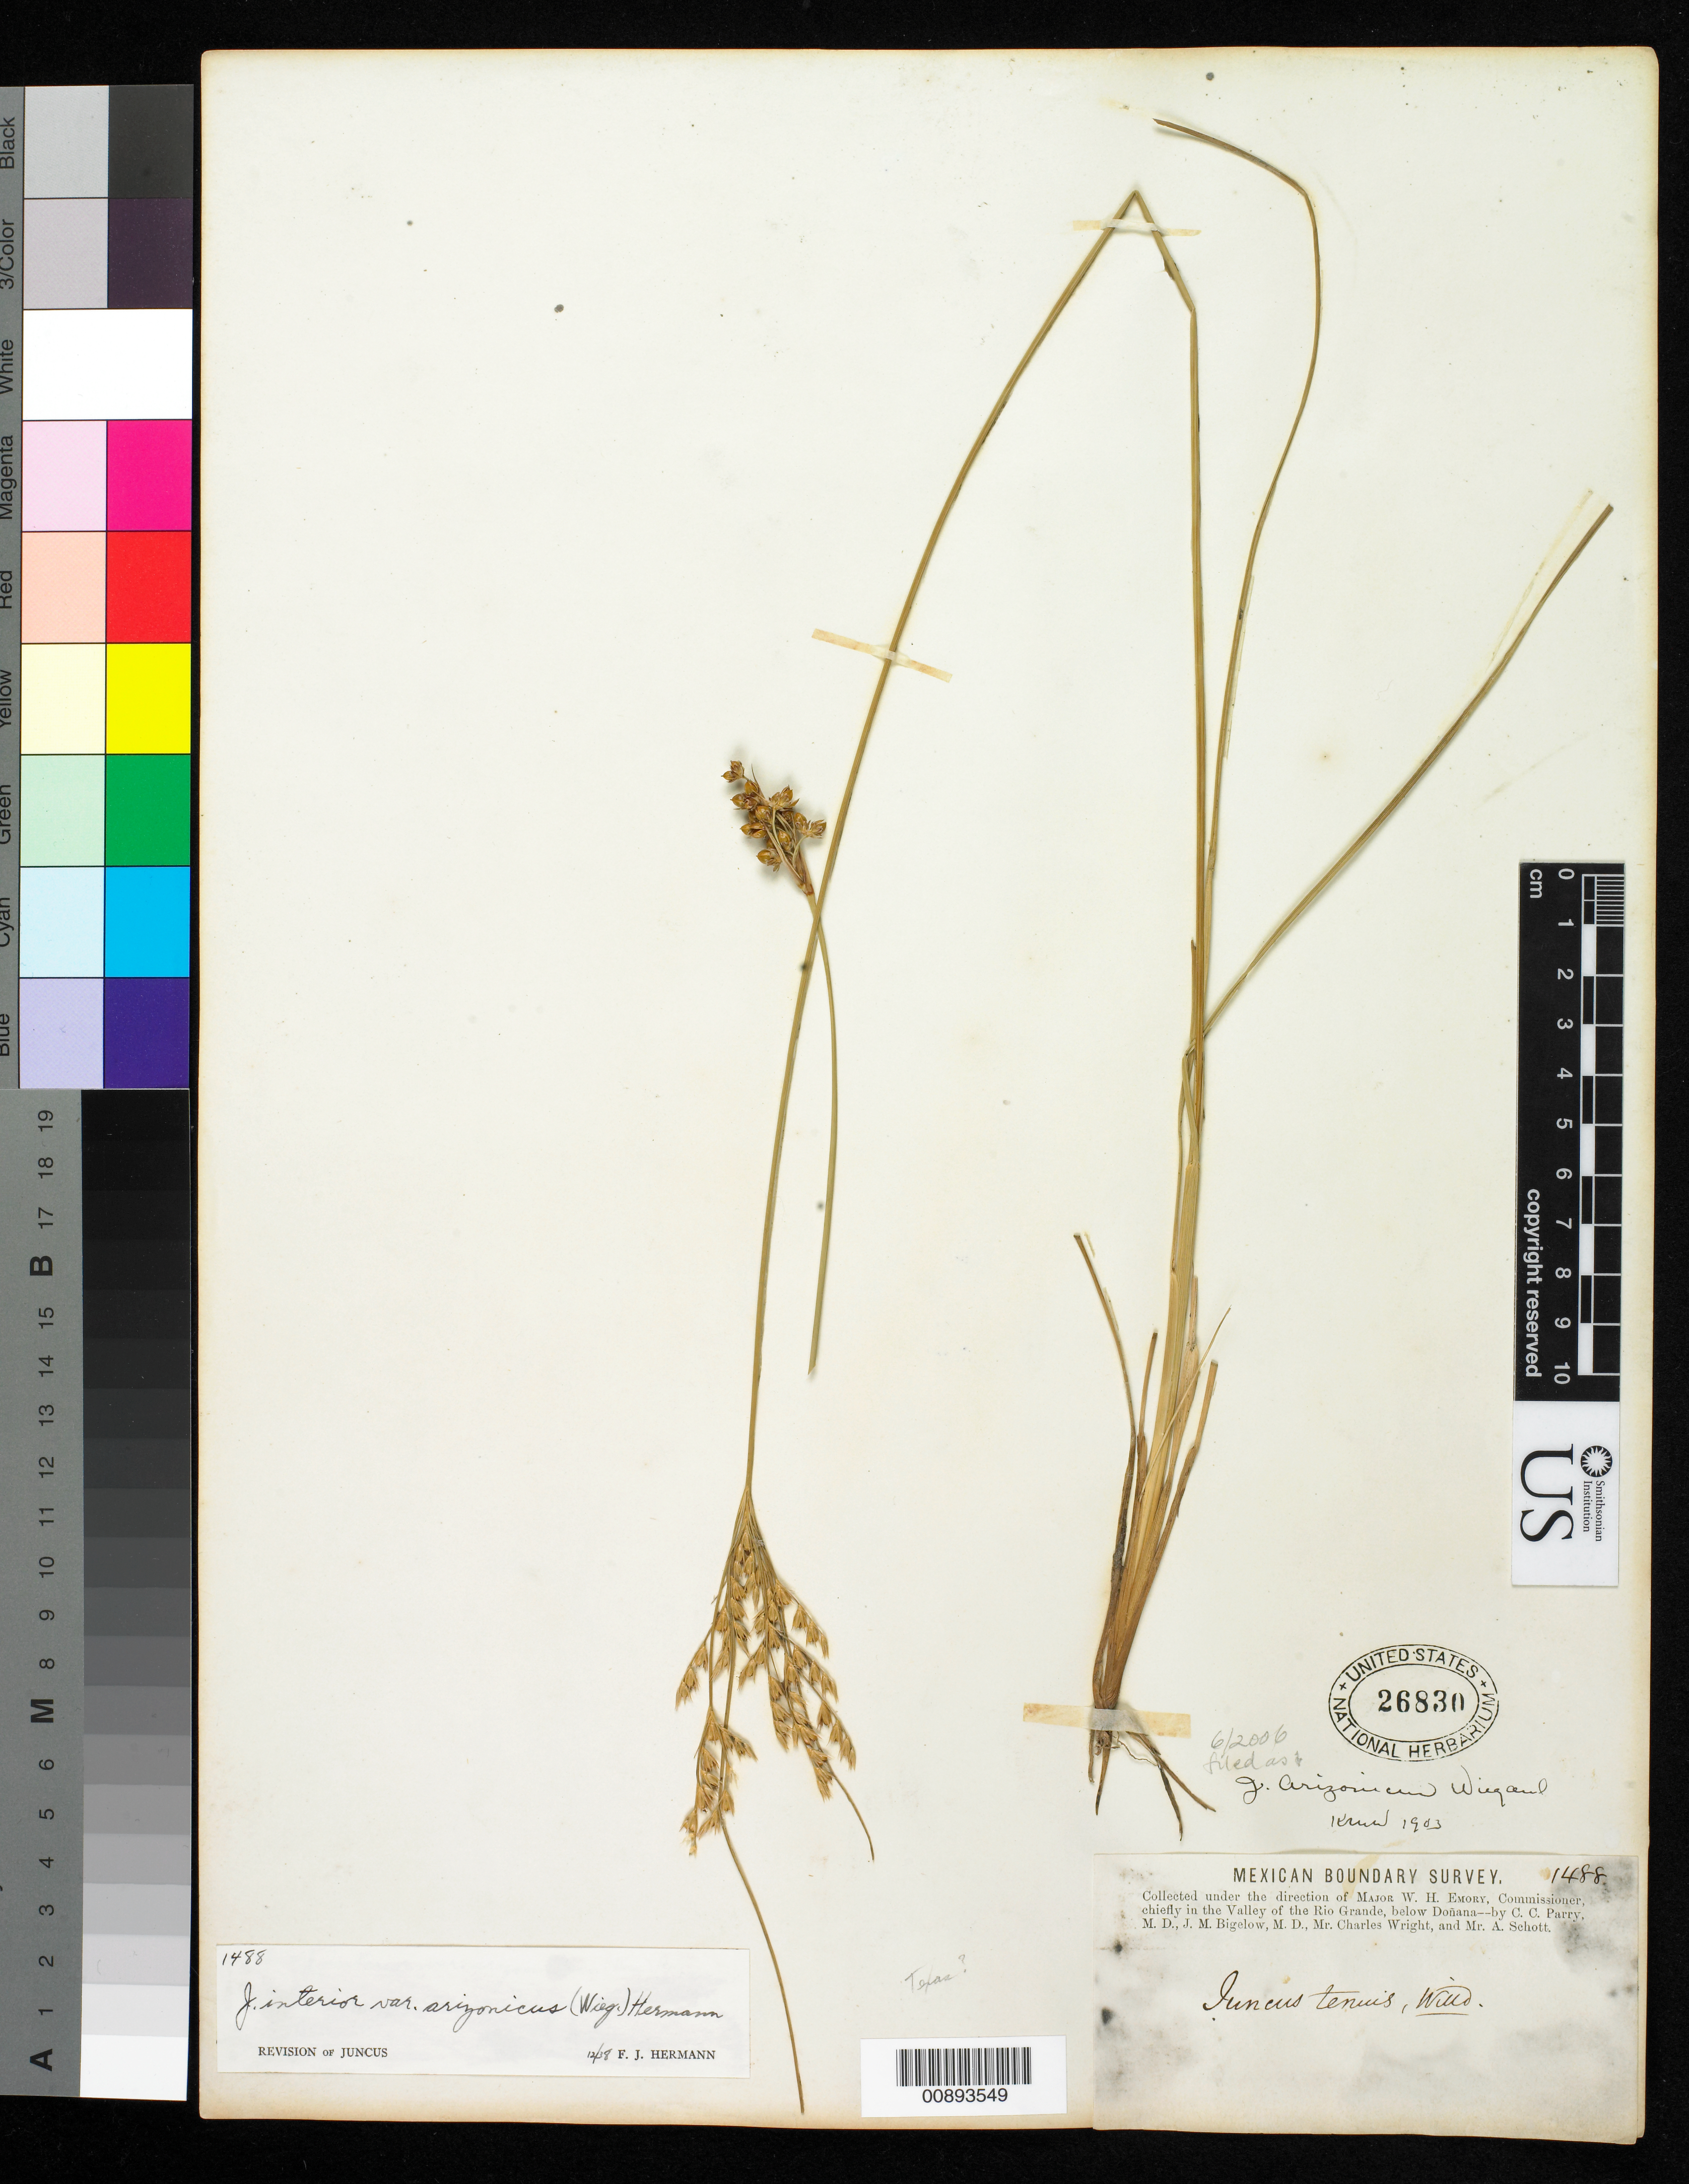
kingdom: Plantae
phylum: Tracheophyta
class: Liliopsida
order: Poales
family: Juncaceae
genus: Juncus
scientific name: Juncus arizonicus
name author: Wiegand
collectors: C. C. Parry, J. M. Bigelow, C. Wright & A. C. V. Schott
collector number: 1488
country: United States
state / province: New Mexico / Texas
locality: Valley of the Rio Grande, below Doñana.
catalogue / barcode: US 26830